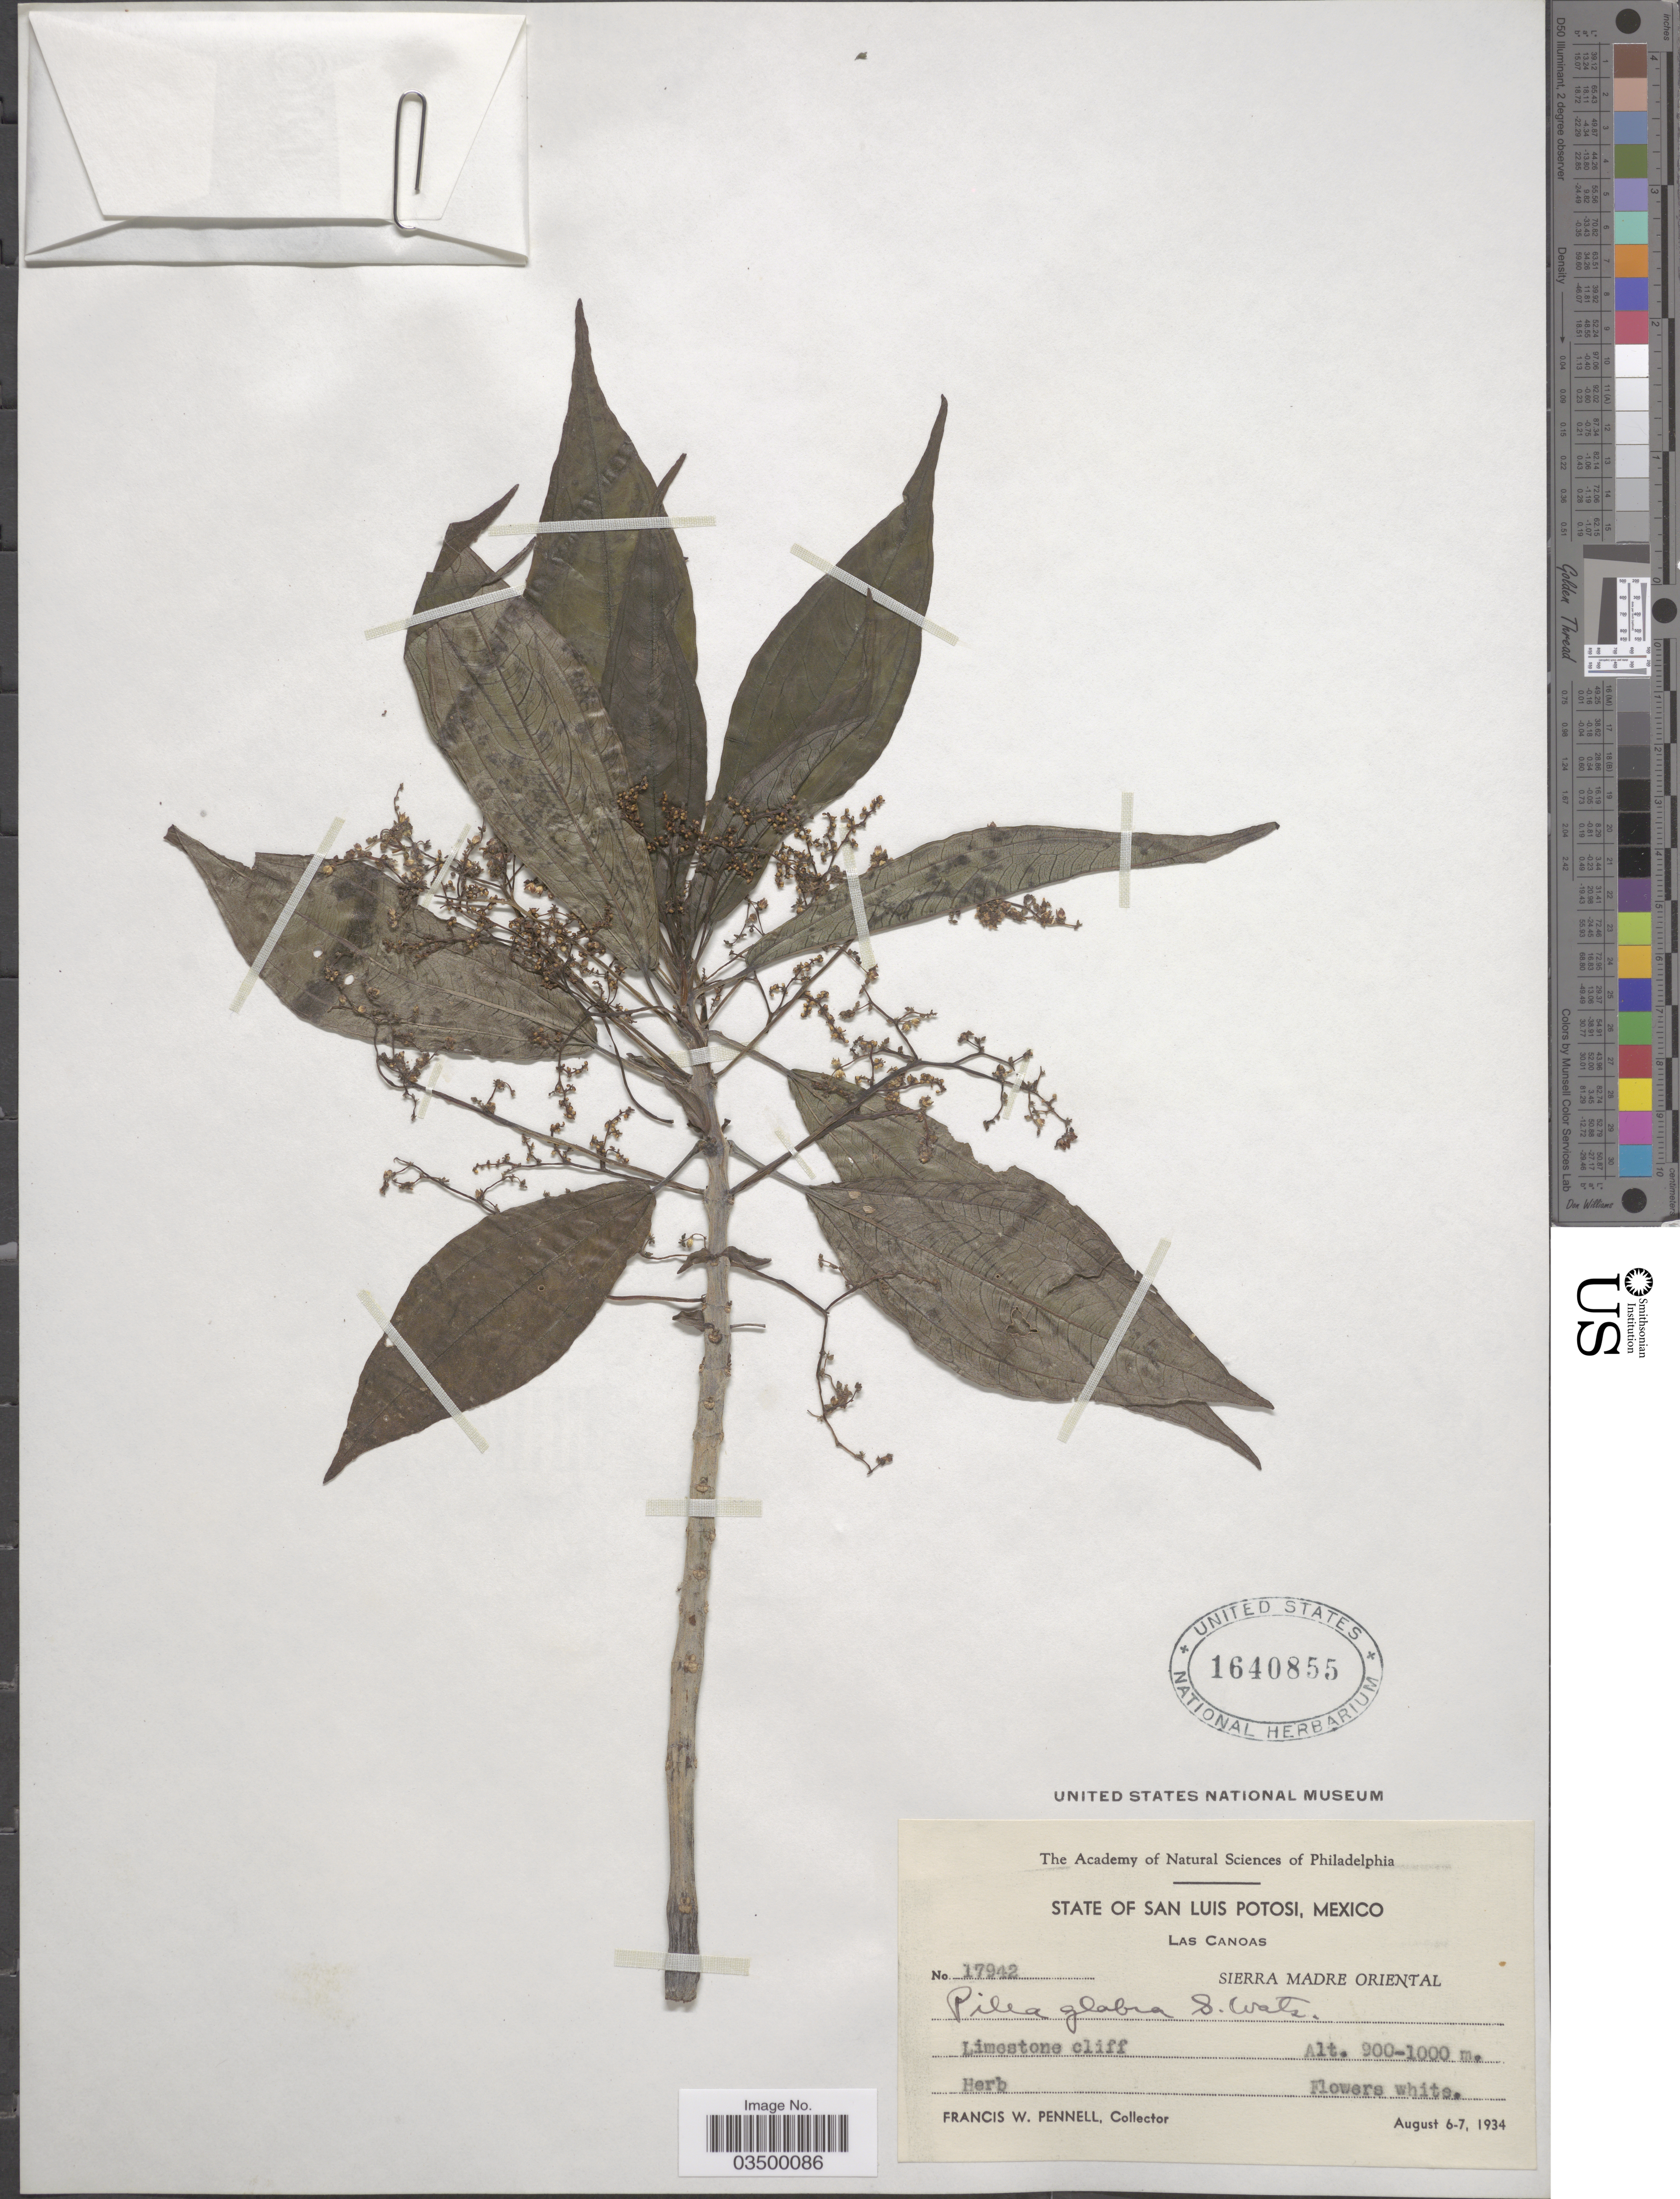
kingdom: Plantae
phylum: Tracheophyta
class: Magnoliopsida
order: Rosales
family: Urticaceae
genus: Pilea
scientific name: Pilea glabra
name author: S. Watson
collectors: F. W. Pennell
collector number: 17942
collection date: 1934-08-06/1934-08-07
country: Mexico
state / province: San Luis Potosí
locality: Las Canoas. Sierra Madre Oriental.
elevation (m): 900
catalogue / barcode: US 1640855